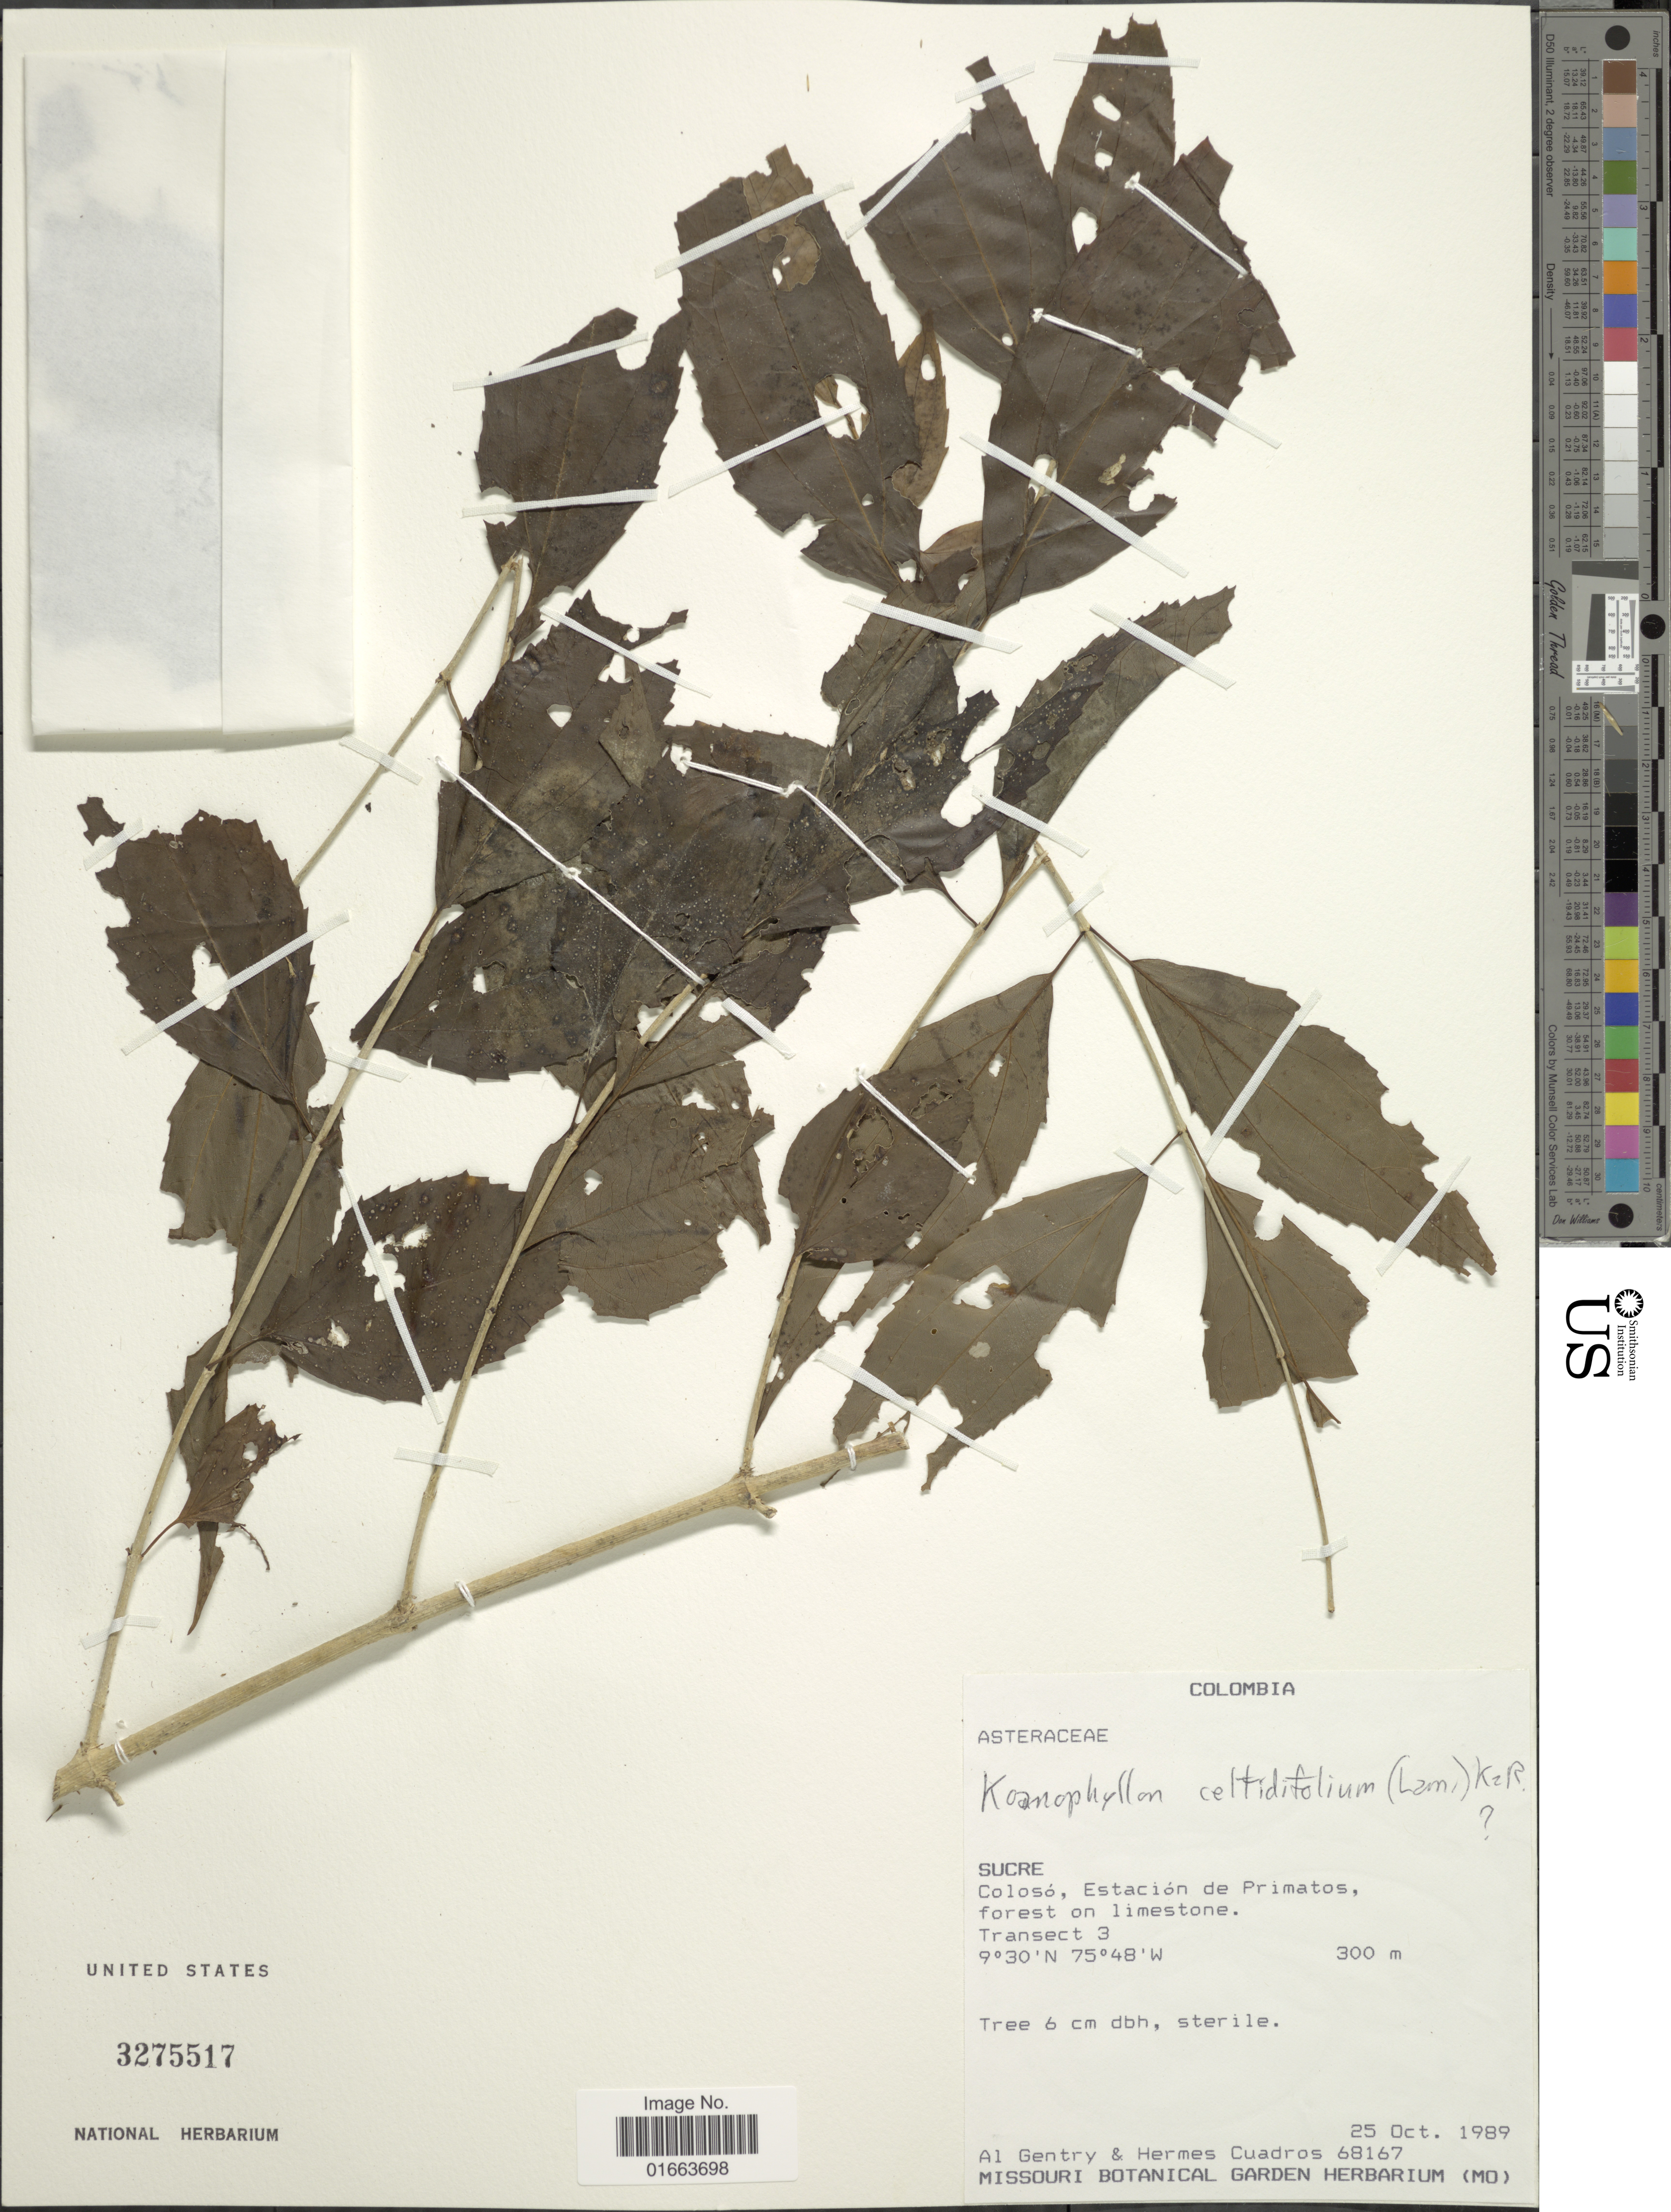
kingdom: Plantae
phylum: Tracheophyta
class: Magnoliopsida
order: Asterales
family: Asteraceae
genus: Koanophyllon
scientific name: Koanophyllon celtidifolium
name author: (Lam.) R.M. King & H. Rob.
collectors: A. H. Gentry & H. Cuadros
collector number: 68167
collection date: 1989-10-25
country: Colombia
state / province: Sucre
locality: Colosó, Estación de Primatos forest on limestone, Transect 3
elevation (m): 300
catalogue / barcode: US 3275517